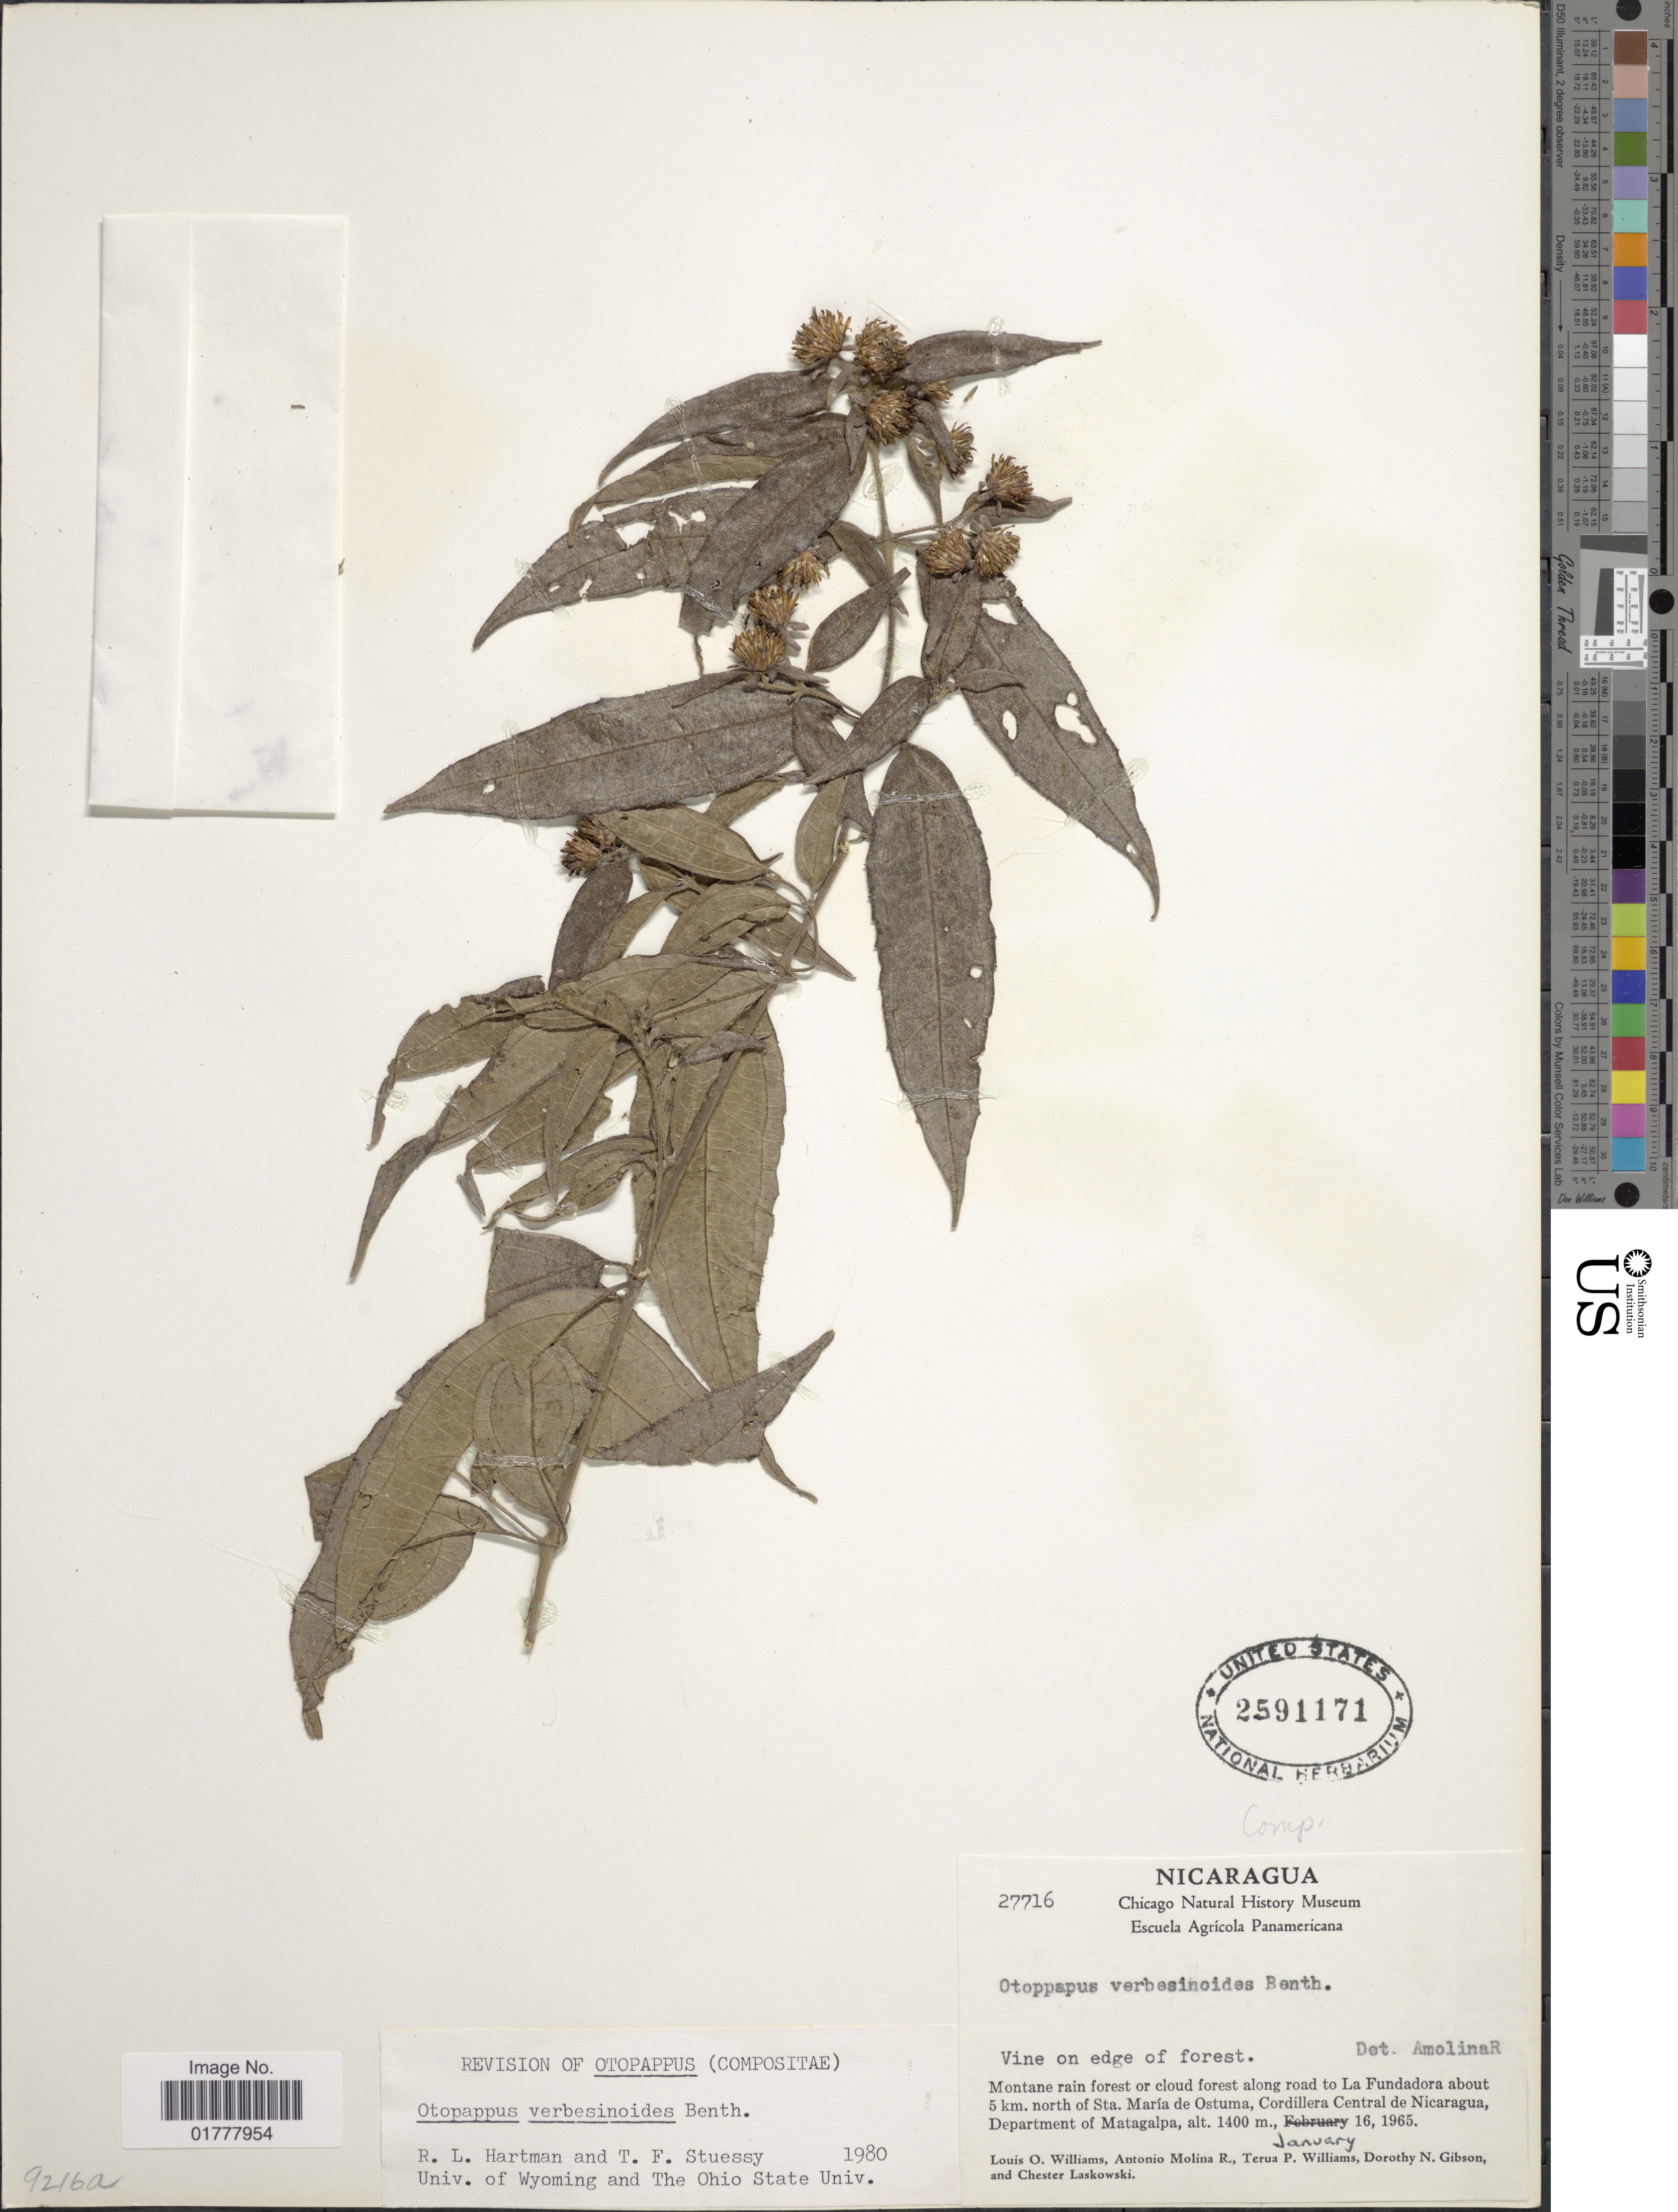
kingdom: Plantae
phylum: Tracheophyta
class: Magnoliopsida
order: Asterales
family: Asteraceae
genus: Otopappus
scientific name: Otopappus verbesinoides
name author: Benth.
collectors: L. O. Williams, A. Molina R., T. P. Williams, D. N. Gibson & C. Laskowski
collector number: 27716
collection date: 1965-01-16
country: Nicaragua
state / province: Matagalpa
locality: Montane rain forest or cloud forest along road to La Fundadora about 5 km. north of Sta. Maria de Ostuma, Cordillera Central de Nicaragua, Department of Matagalpa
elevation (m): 1400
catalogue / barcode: US 2591171